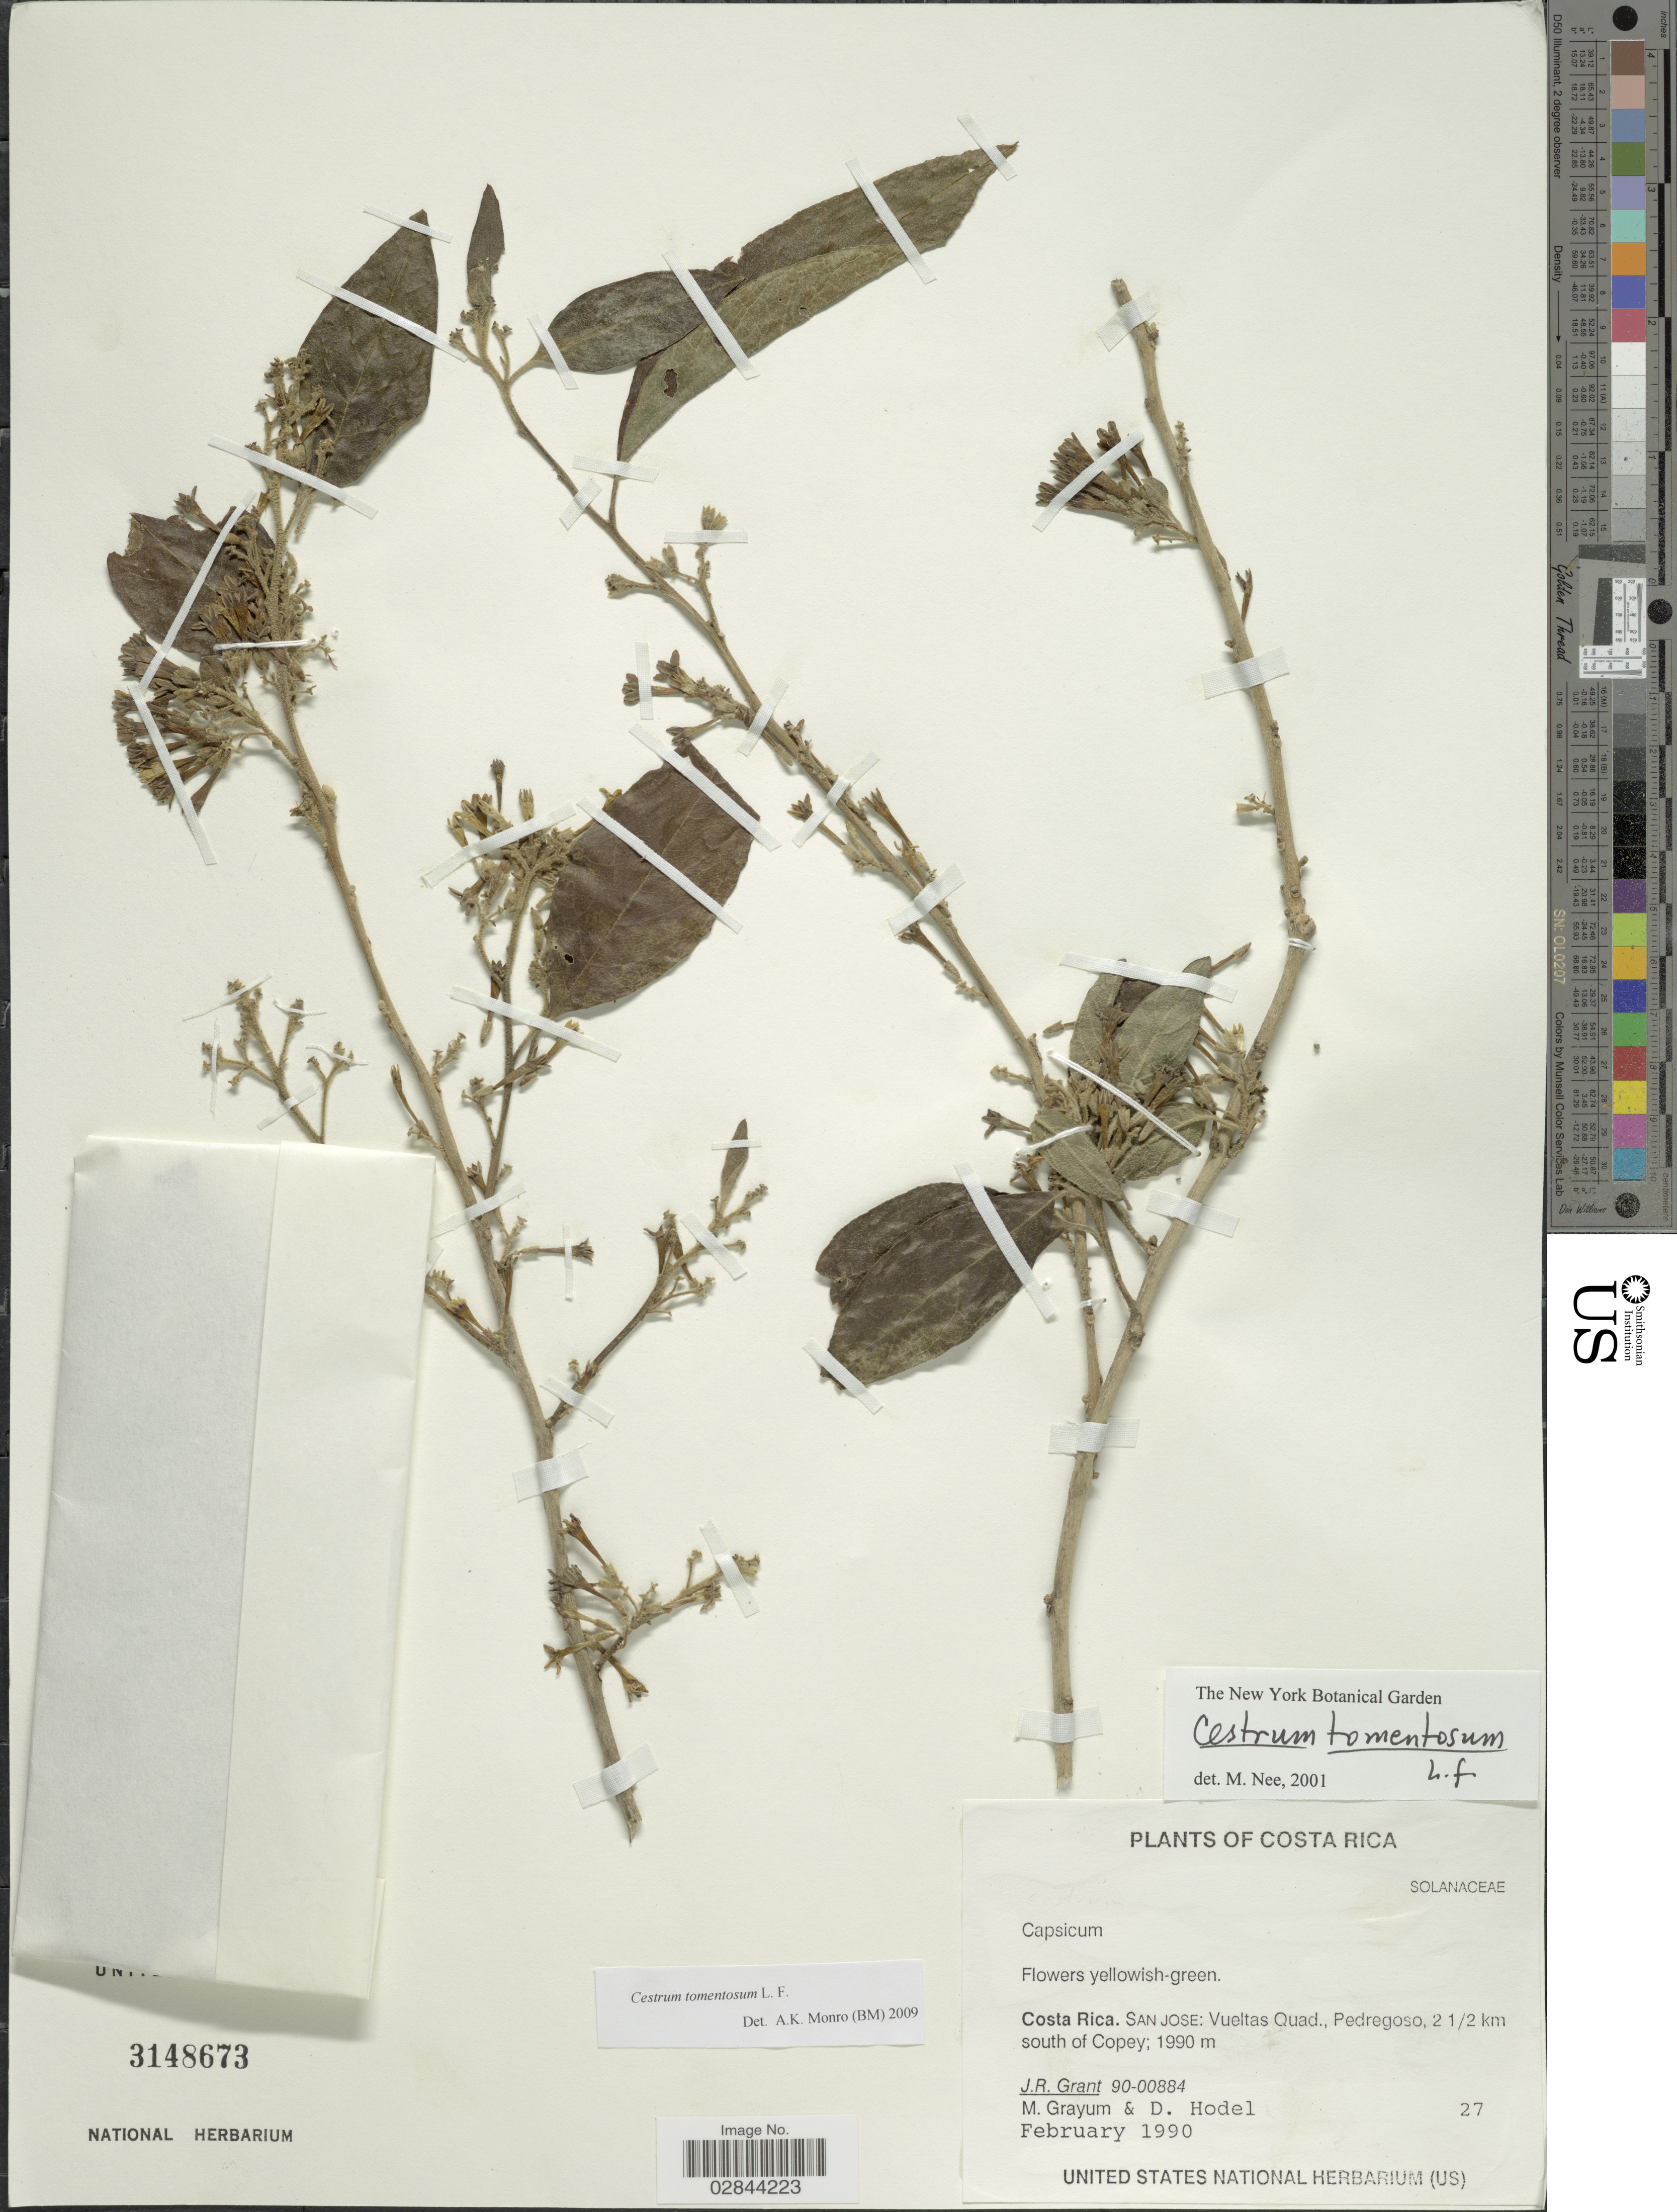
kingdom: Plantae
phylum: Tracheophyta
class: Magnoliopsida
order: Solanales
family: Solanaceae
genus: Cestrum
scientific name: Cestrum lanatum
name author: M. Martens & Galeotti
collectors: M. H. Grayum & D. R. Hodel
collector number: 27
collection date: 1990-02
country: Costa Rica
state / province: San José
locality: Vueltas Quad., Pedregoso, 2 1/2 km south of Copey.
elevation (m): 1990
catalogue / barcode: US 3148673